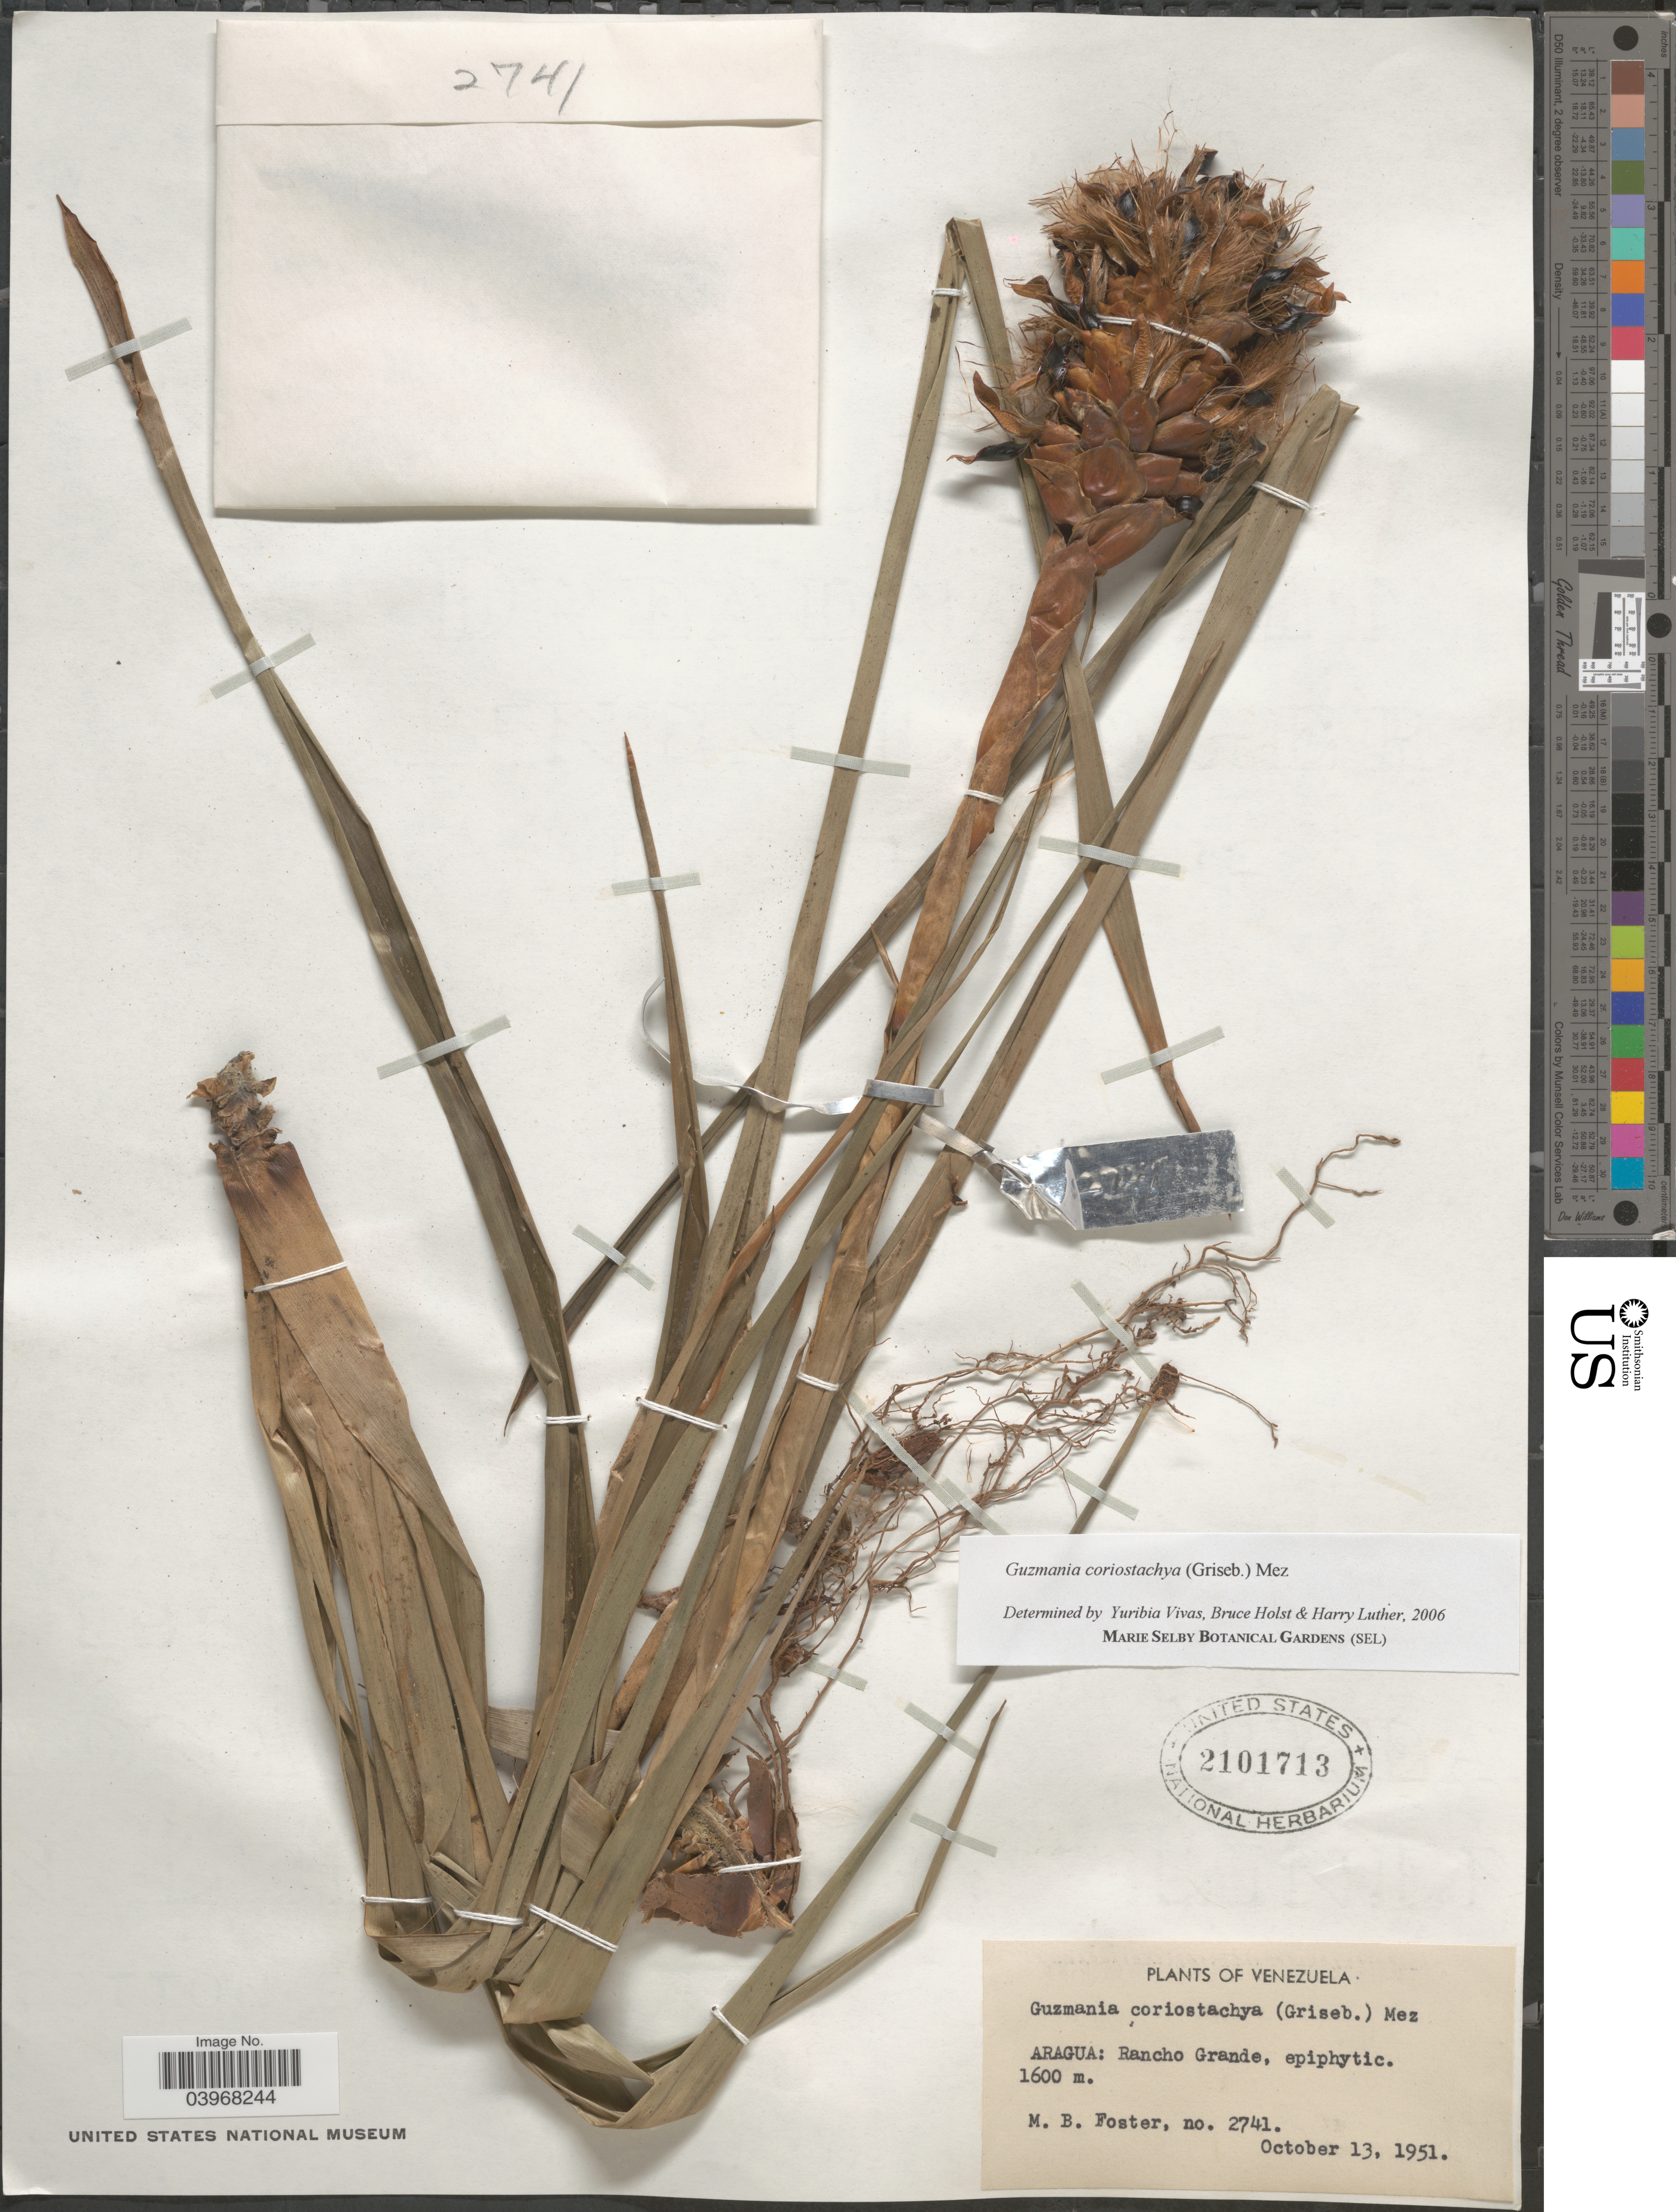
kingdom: Plantae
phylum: Tracheophyta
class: Liliopsida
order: Poales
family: Bromeliaceae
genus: Guzmania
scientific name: Guzmania coriostachya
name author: (Griseb.) Mez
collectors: M. B. Foster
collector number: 2741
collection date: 1951-10-13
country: Venezuela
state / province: Aragua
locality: Rancho Grande.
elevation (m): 1600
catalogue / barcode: US 2101713